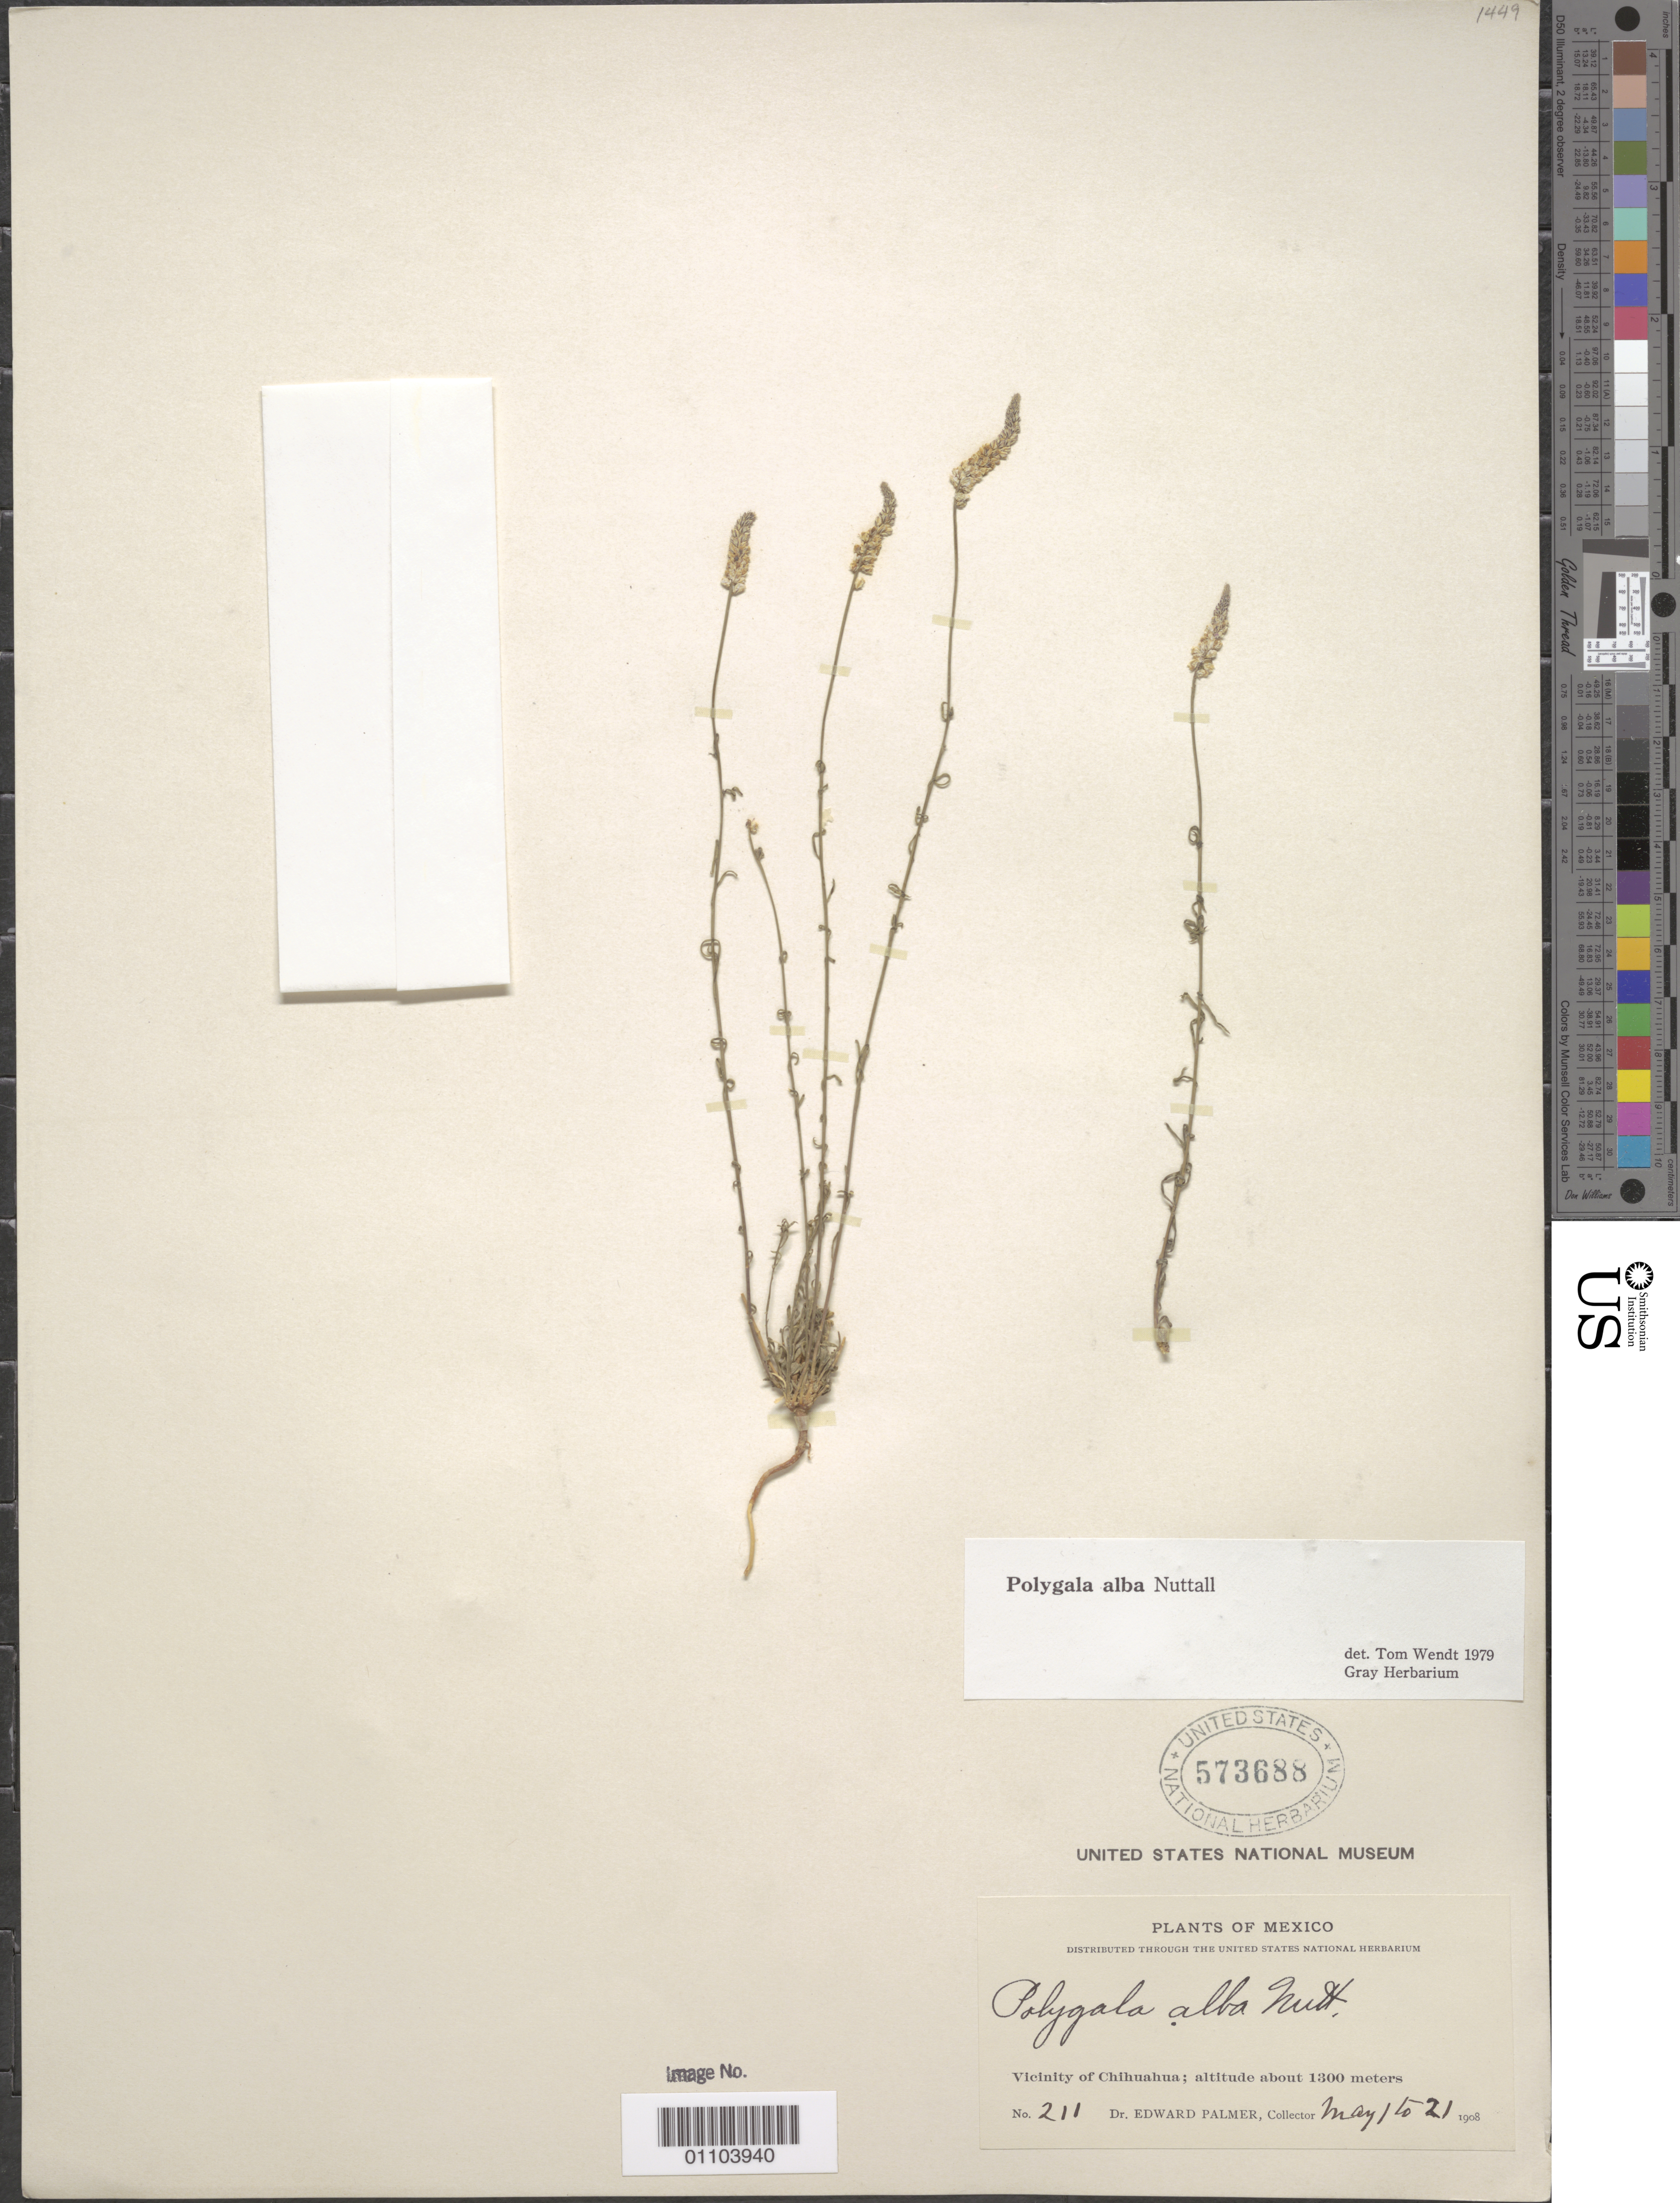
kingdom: Plantae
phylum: Tracheophyta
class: Magnoliopsida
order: Fabales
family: Polygalaceae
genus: Polygala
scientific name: Polygala alba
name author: Nutt.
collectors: E. Palmer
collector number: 211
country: Mexico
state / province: Chihuahua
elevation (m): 1300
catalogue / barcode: US 573688